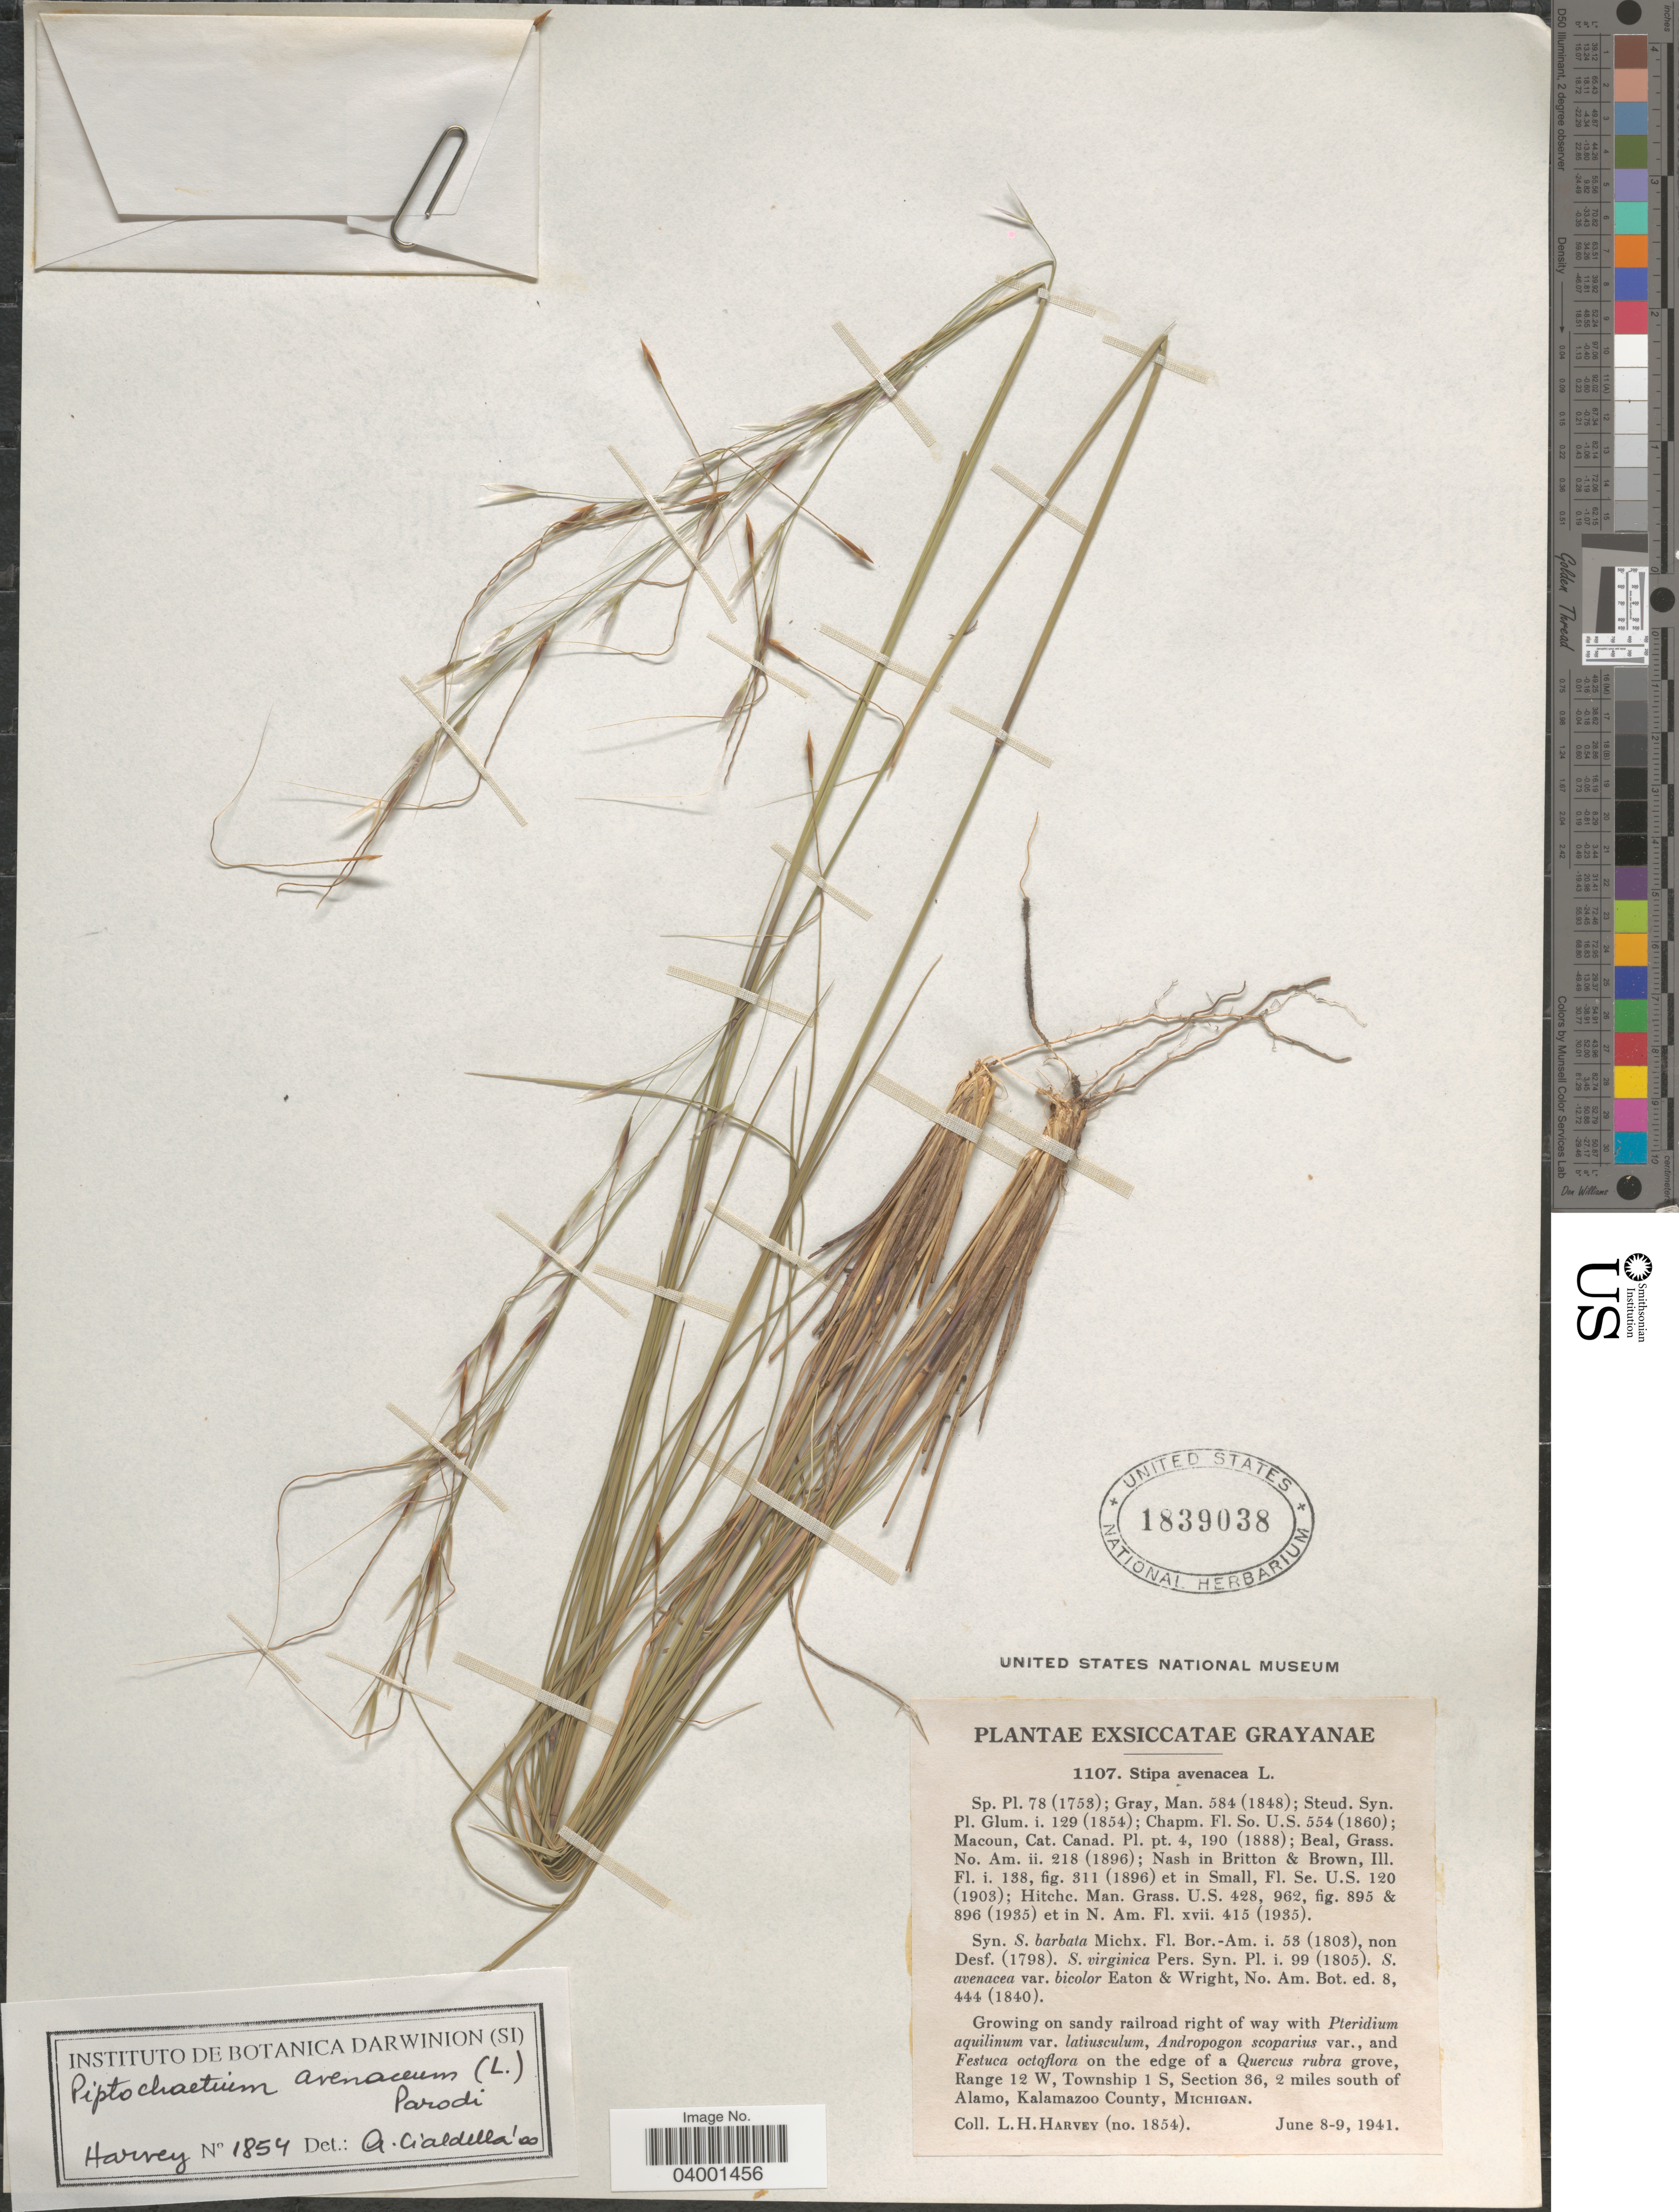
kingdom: Plantae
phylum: Tracheophyta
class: Liliopsida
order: Poales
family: Poaceae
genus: Piptochaetium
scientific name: Piptochaetium avenaceum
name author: (L.) Parodi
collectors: L. H. Harvey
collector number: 1854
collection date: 1941-06-08/1941-06-09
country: United States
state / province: Michigan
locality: Range 12 W, Township 1 S, Section 36, 2 miles south of Alamo, Kalamazoo County.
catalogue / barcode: US 1839038